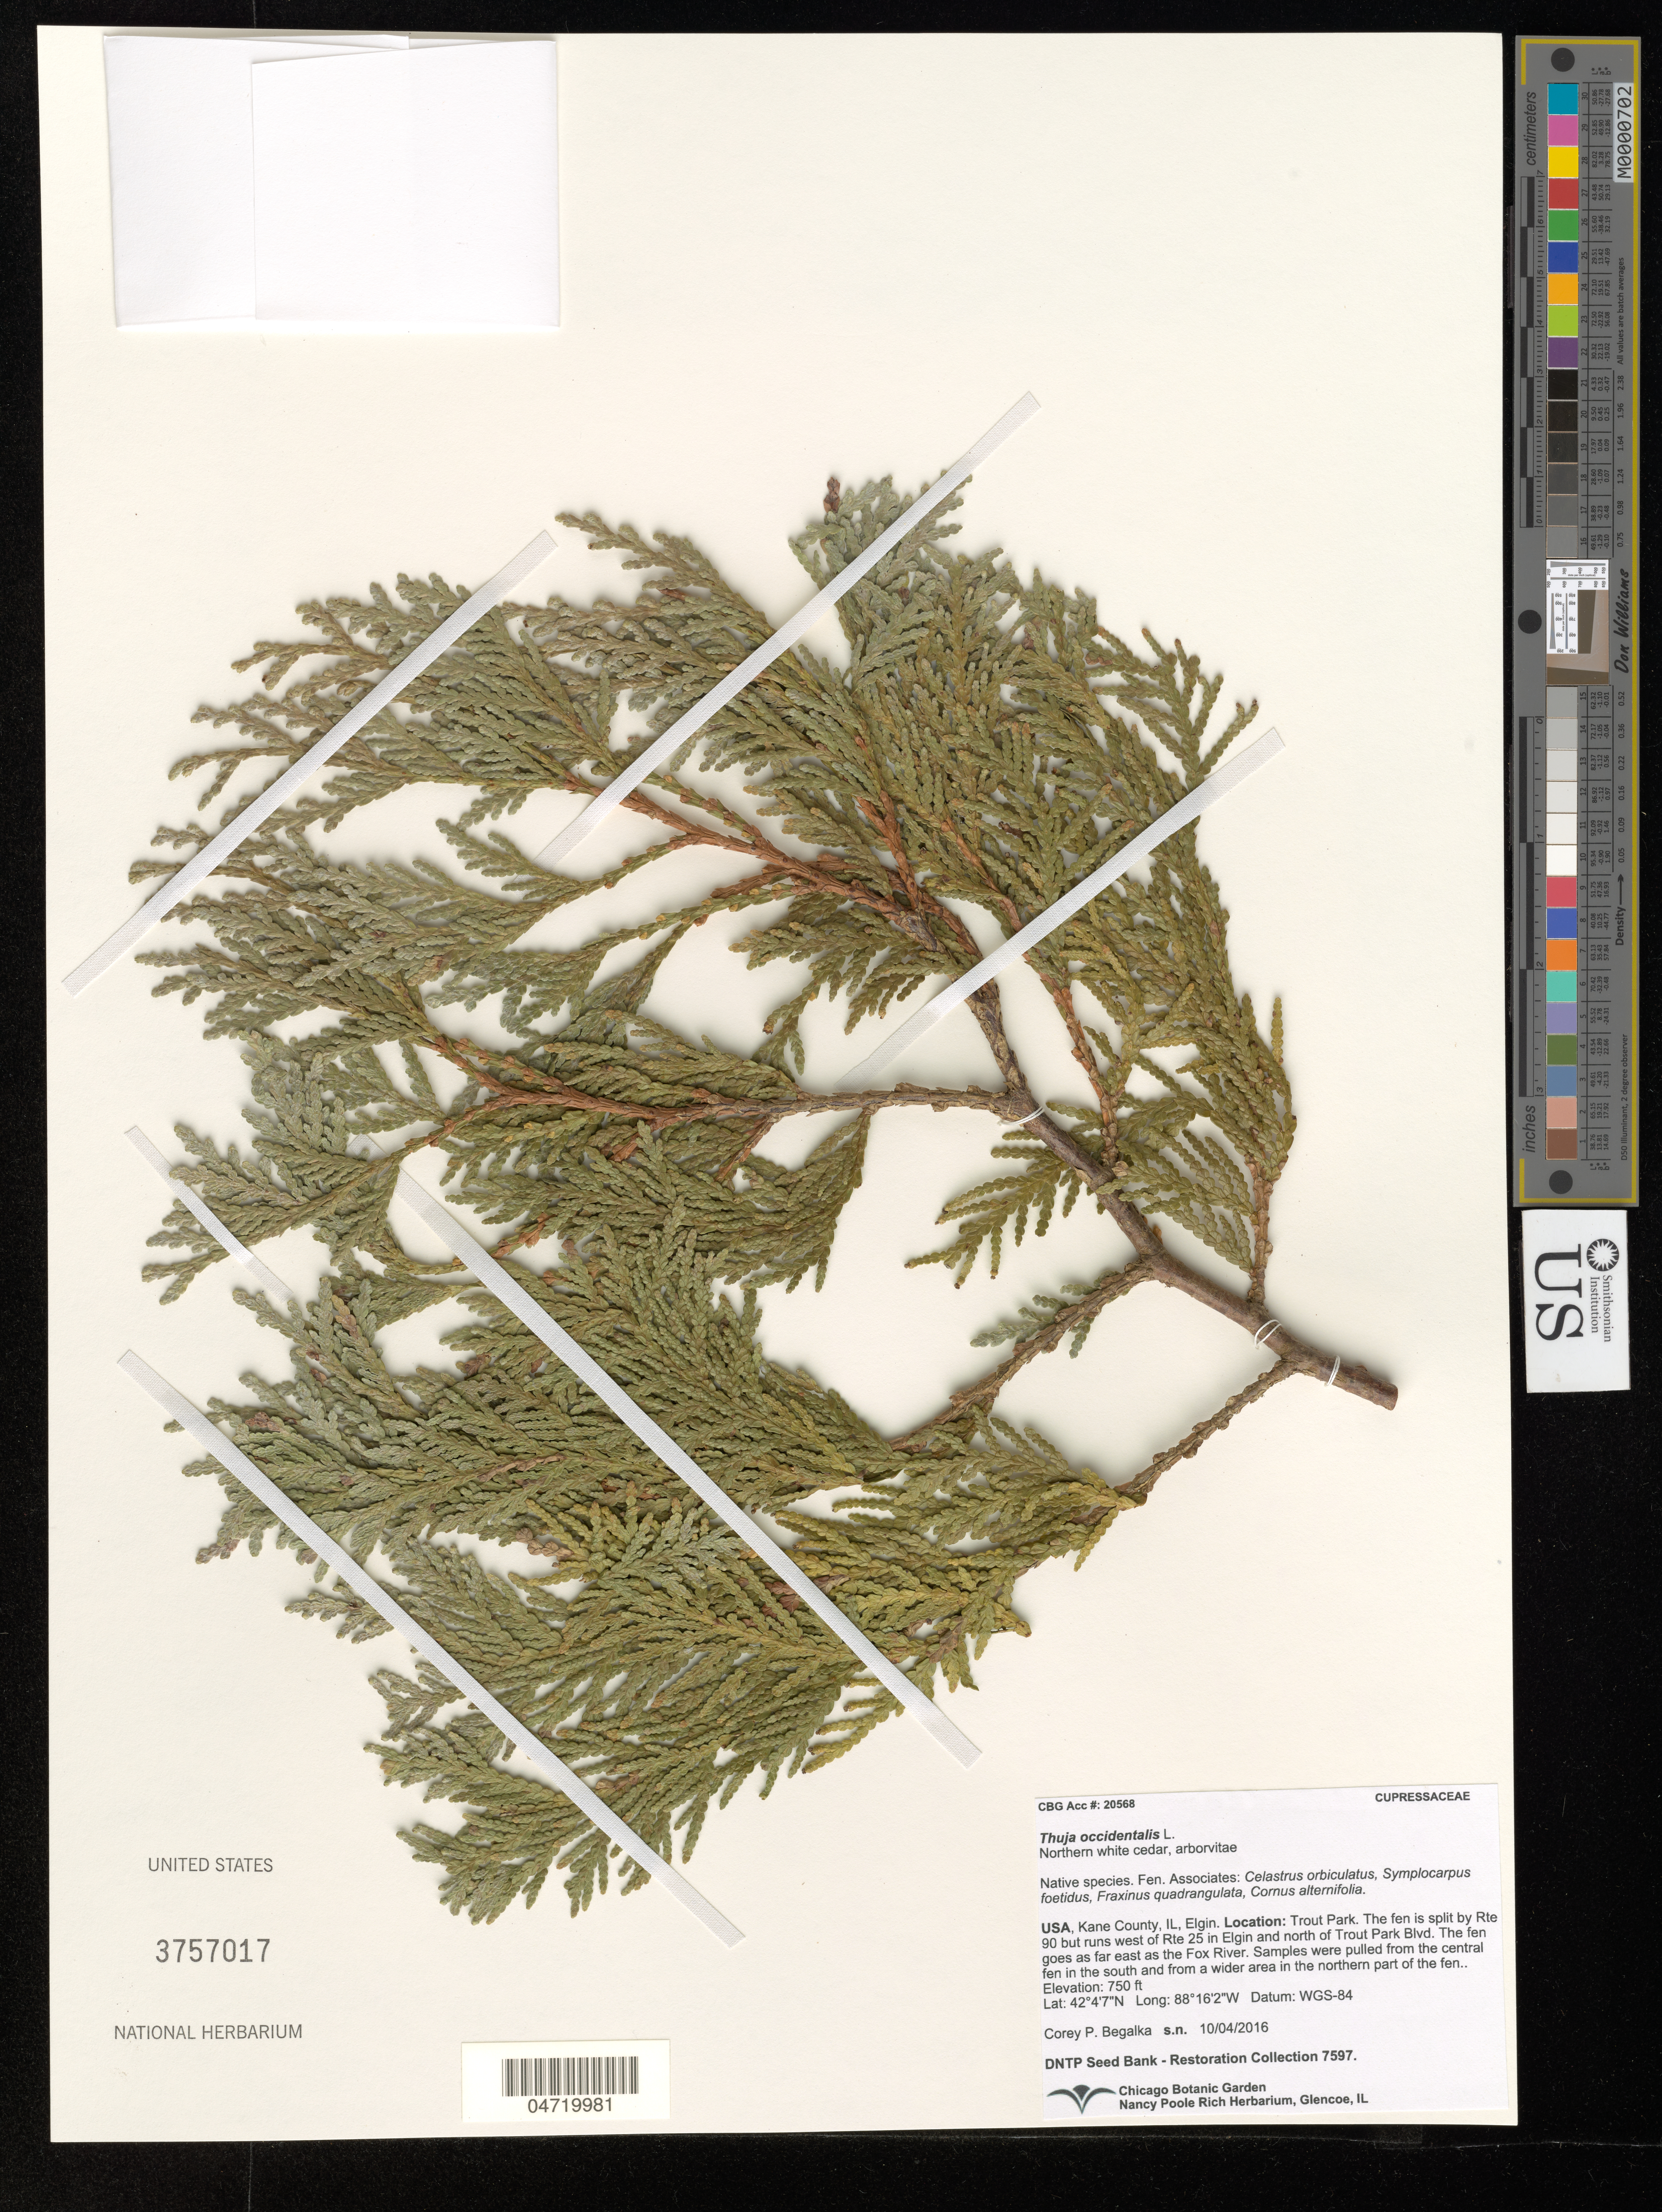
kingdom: Plantae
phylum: Tracheophyta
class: Pinopsida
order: Pinales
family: Cupressaceae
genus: Thuja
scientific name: Thuja occidentalis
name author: L.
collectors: C. Begalka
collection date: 2016-10-04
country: United States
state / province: Illinois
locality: Kane County, Elgin. Trout Park. The fen is split by Rte 90 but runs west of Rte 25 in Elgin and north of Trout Park Blvd. The fen goes as far east as the Fox River. Samples were pulled from the central fen in the south and from a wider area in the northern part of the fen.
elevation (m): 229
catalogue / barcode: US 3757017